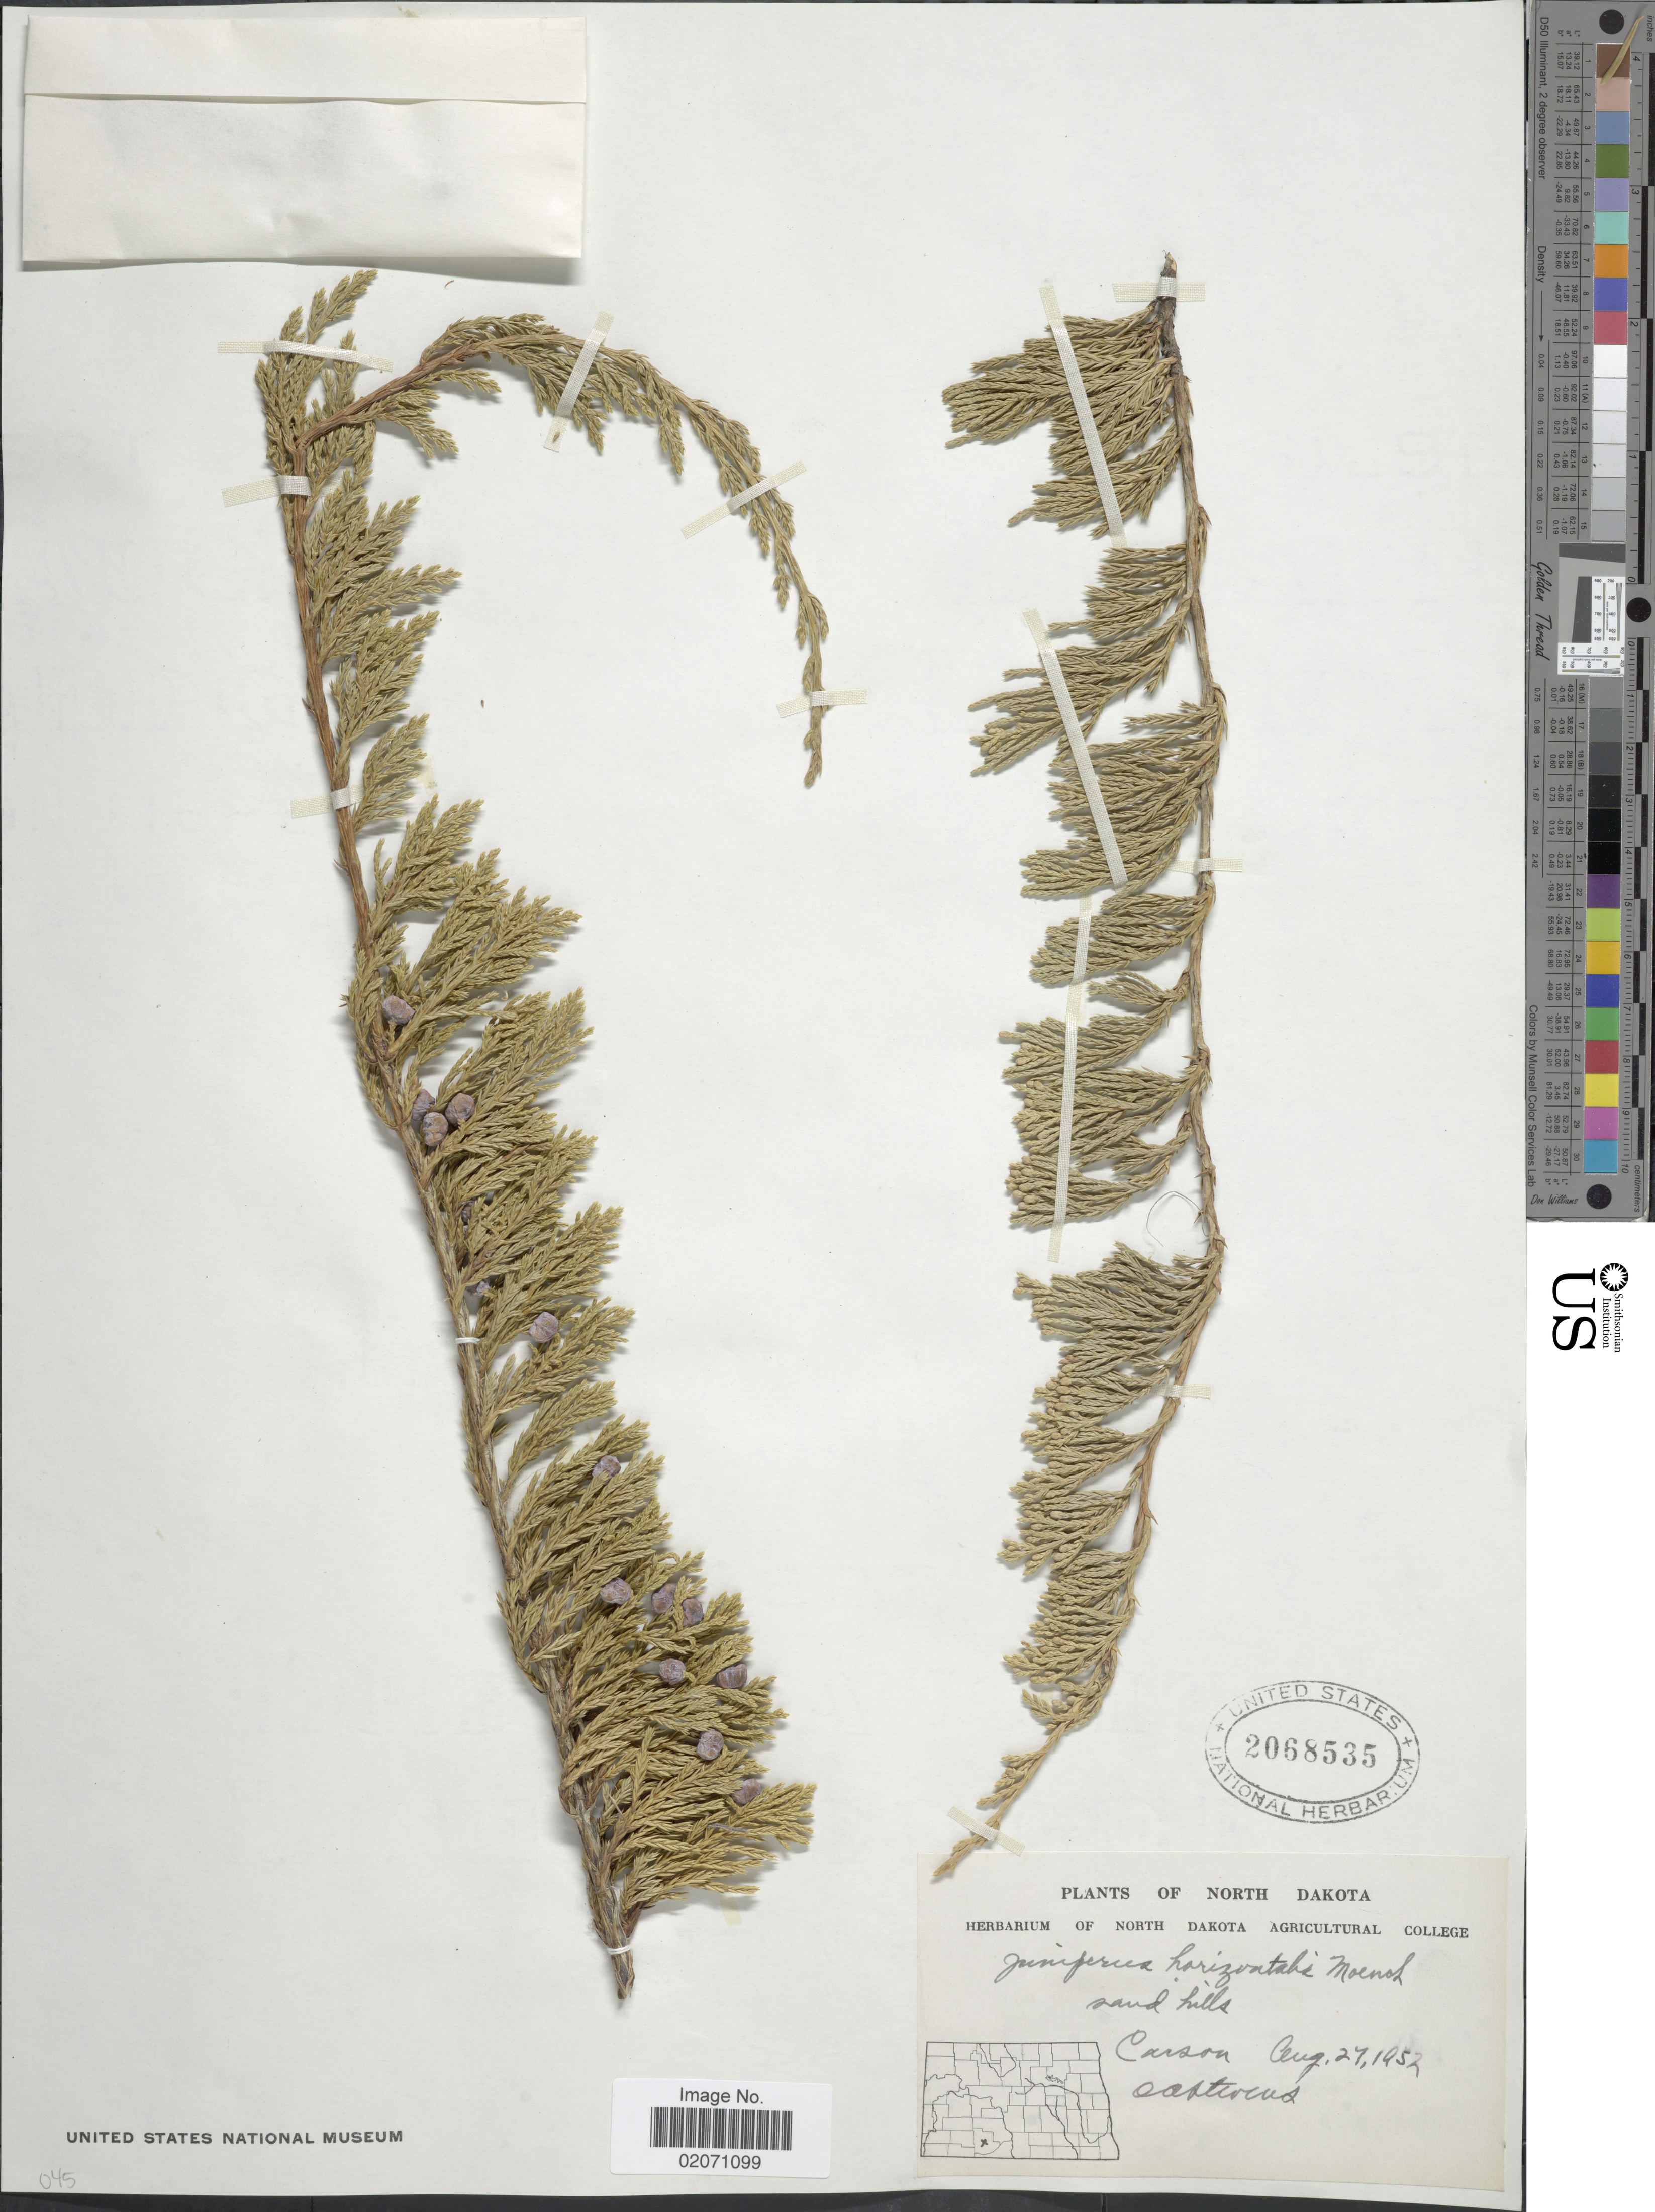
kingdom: Plantae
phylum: Tracheophyta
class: Pinopsida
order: Pinales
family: Cupressaceae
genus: Juniperus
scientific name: Juniperus horizontalis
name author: Moench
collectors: O. A. Stevens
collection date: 1952-08-27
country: United States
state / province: North Dakota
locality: Carson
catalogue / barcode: US 2068535